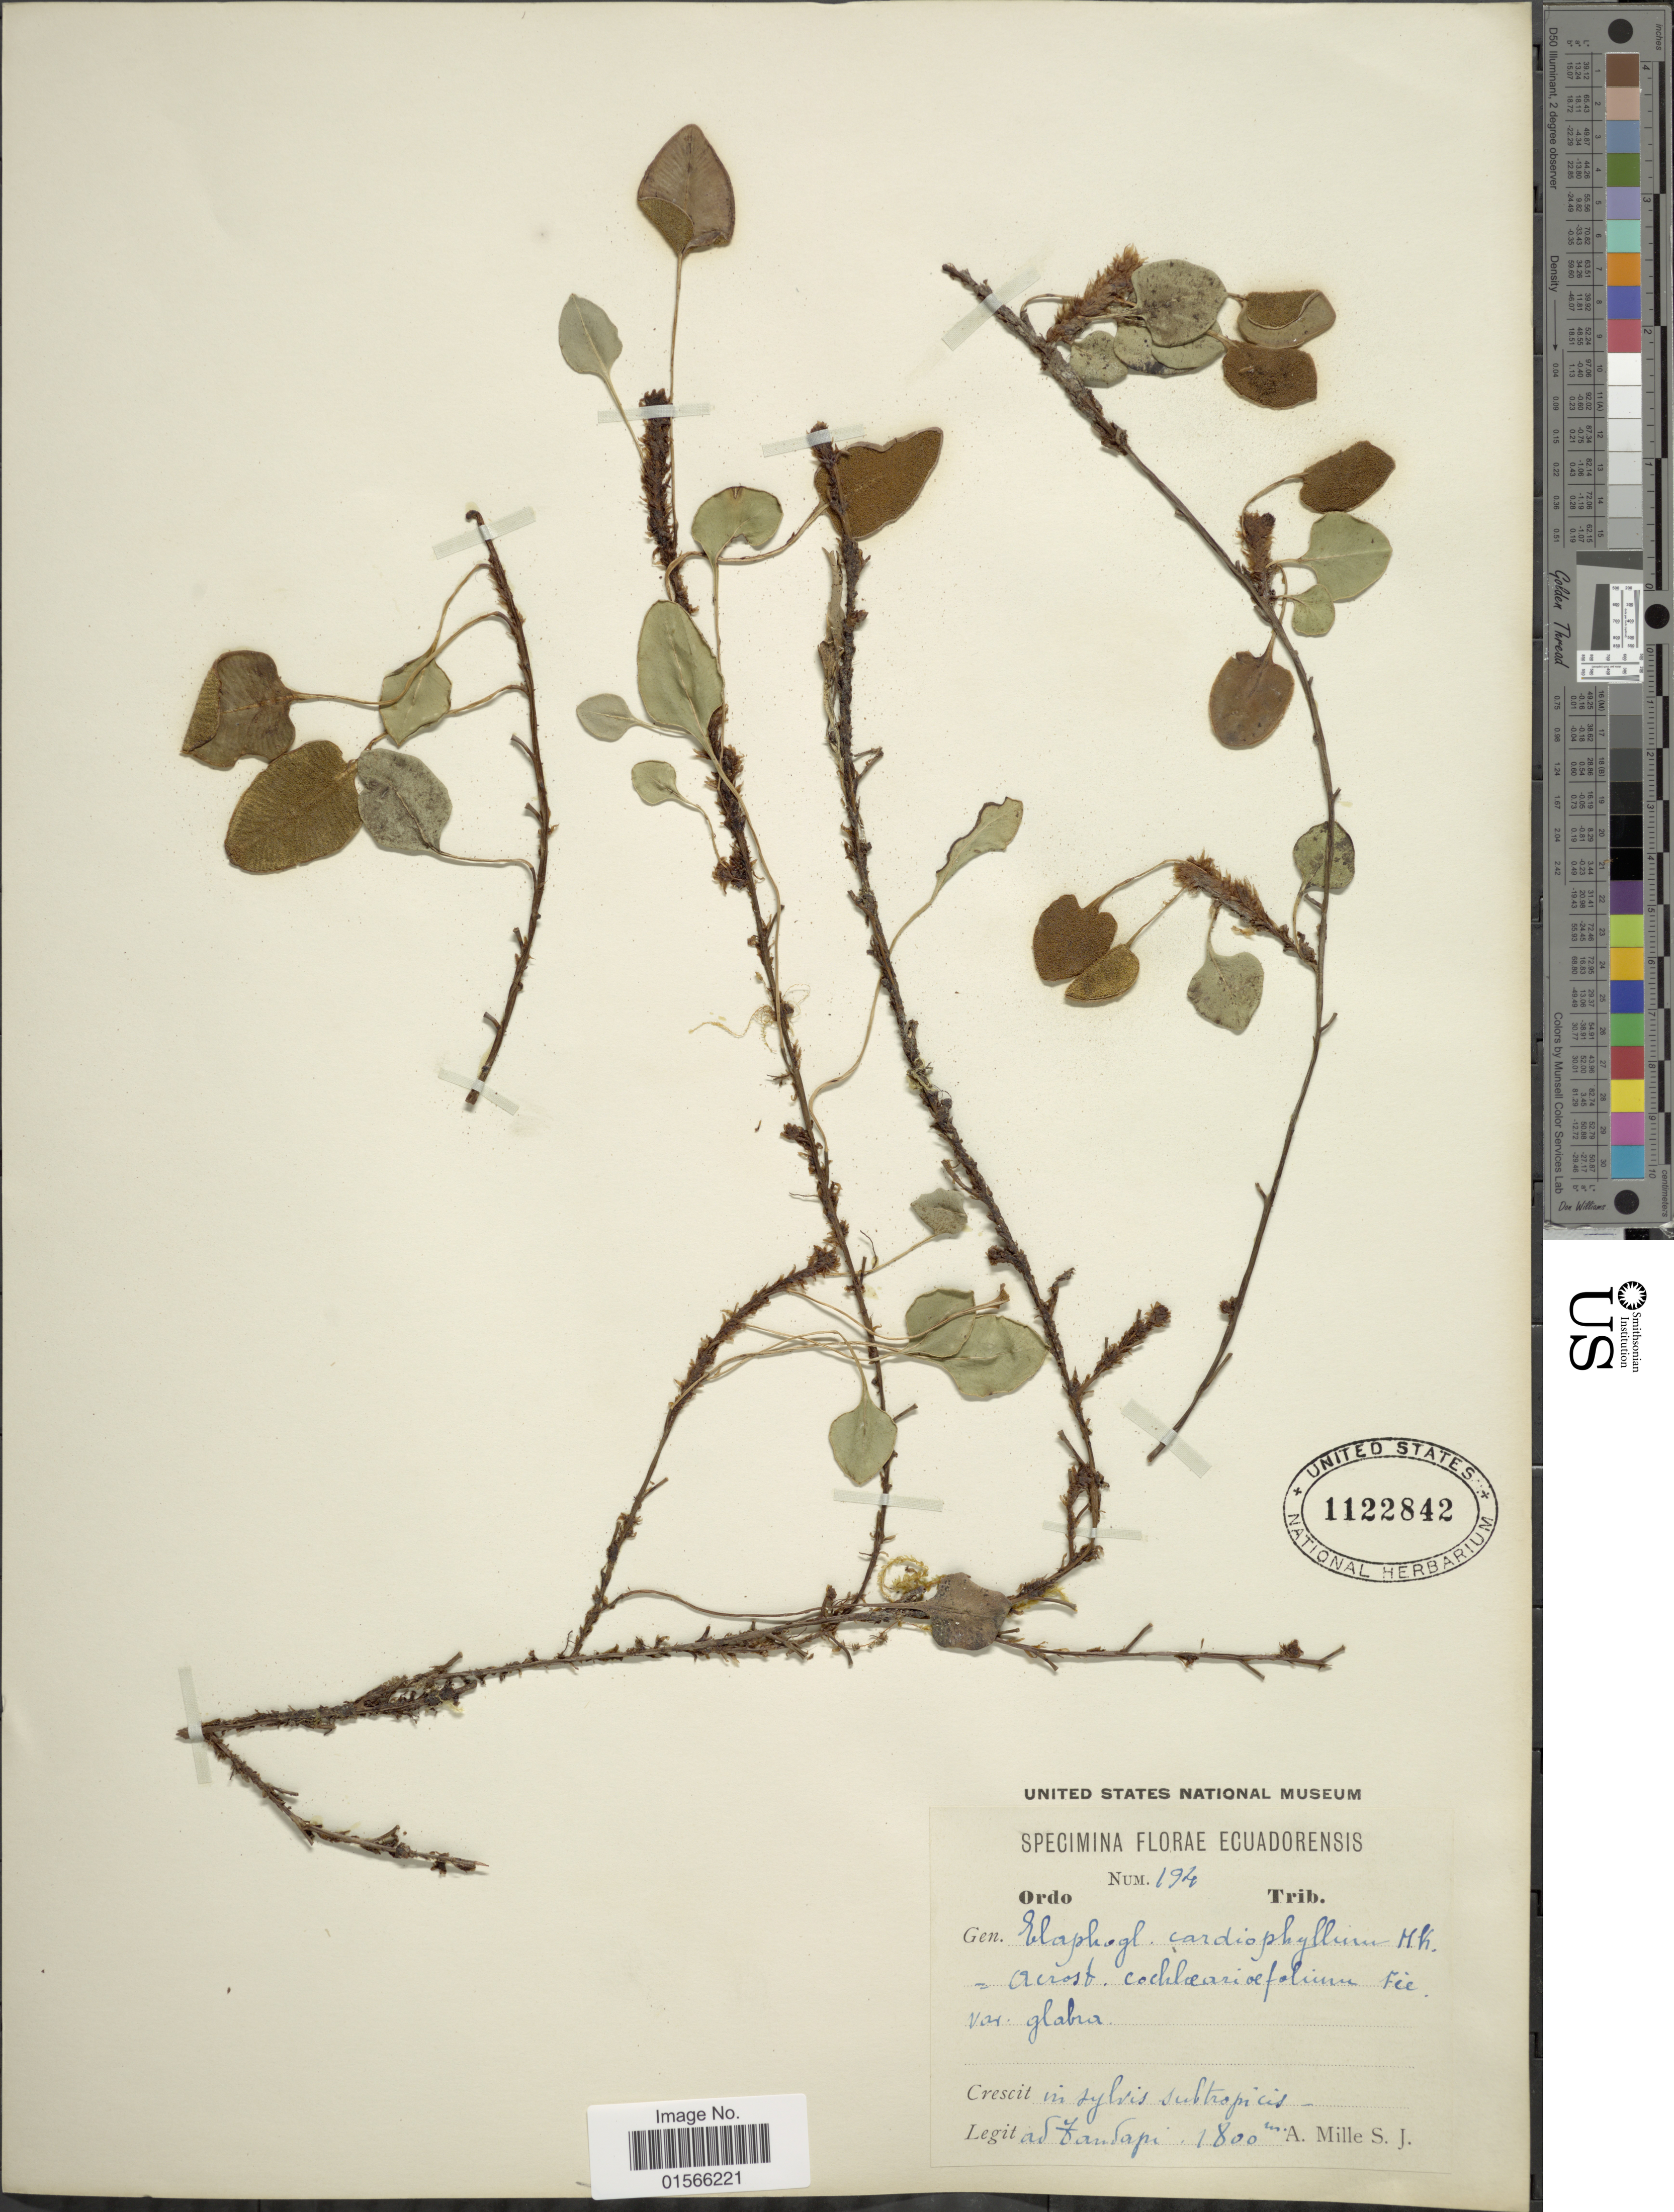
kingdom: Plantae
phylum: Tracheophyta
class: Polypodiopsida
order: Polypodiales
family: Dryopteridaceae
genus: Elaphoglossum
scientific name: Elaphoglossum cardiophyllum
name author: (Hook.) T. Moore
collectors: A. Mille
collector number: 194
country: Ecuador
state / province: Pichincha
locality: In sylvis subtropics ad Tandapi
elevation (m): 1800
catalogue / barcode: US 1122842